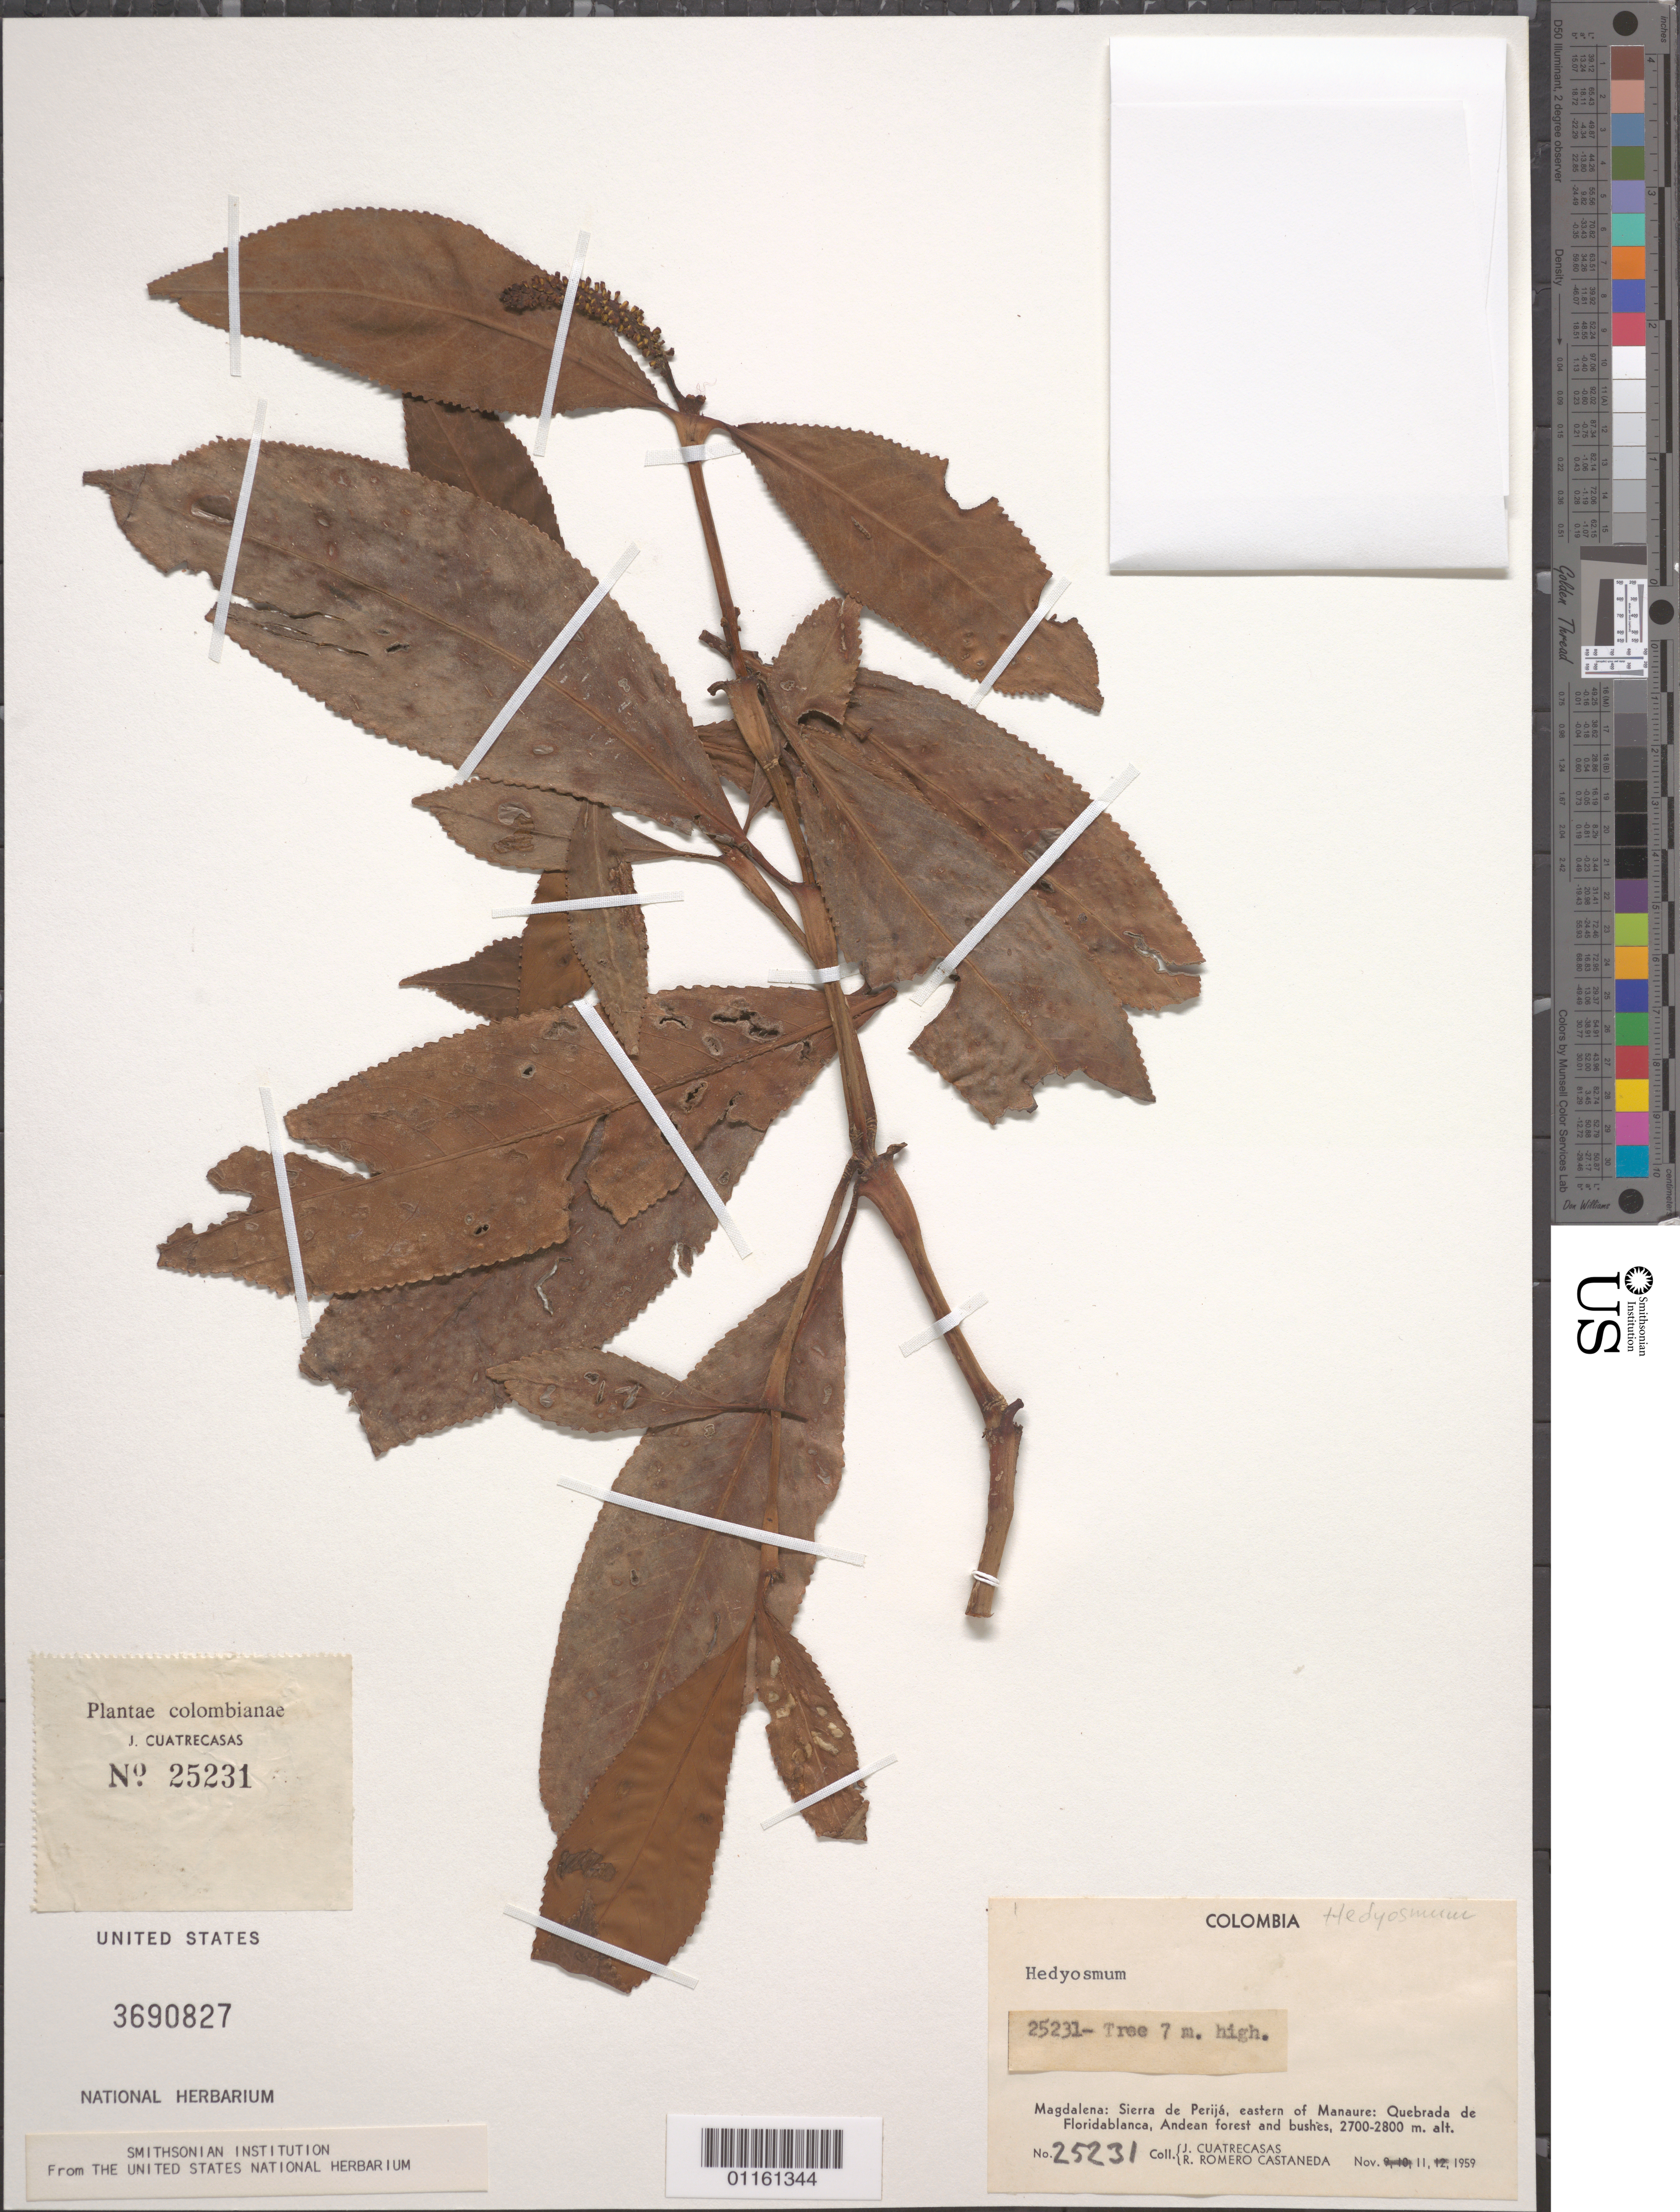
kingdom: Plantae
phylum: Tracheophyta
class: Magnoliopsida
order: Chloranthales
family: Chloranthaceae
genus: Hedyosmum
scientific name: Hedyosmum sp.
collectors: J. Cuatrecasas & R. Romero Castañeda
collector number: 25231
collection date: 1959-11-11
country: Colombia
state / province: Magdalena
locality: Sierra de Perija, eastern of Manaure: Quebrada de Floridablanca, Andean forest and bushes.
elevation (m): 2700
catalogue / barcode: US 3690827